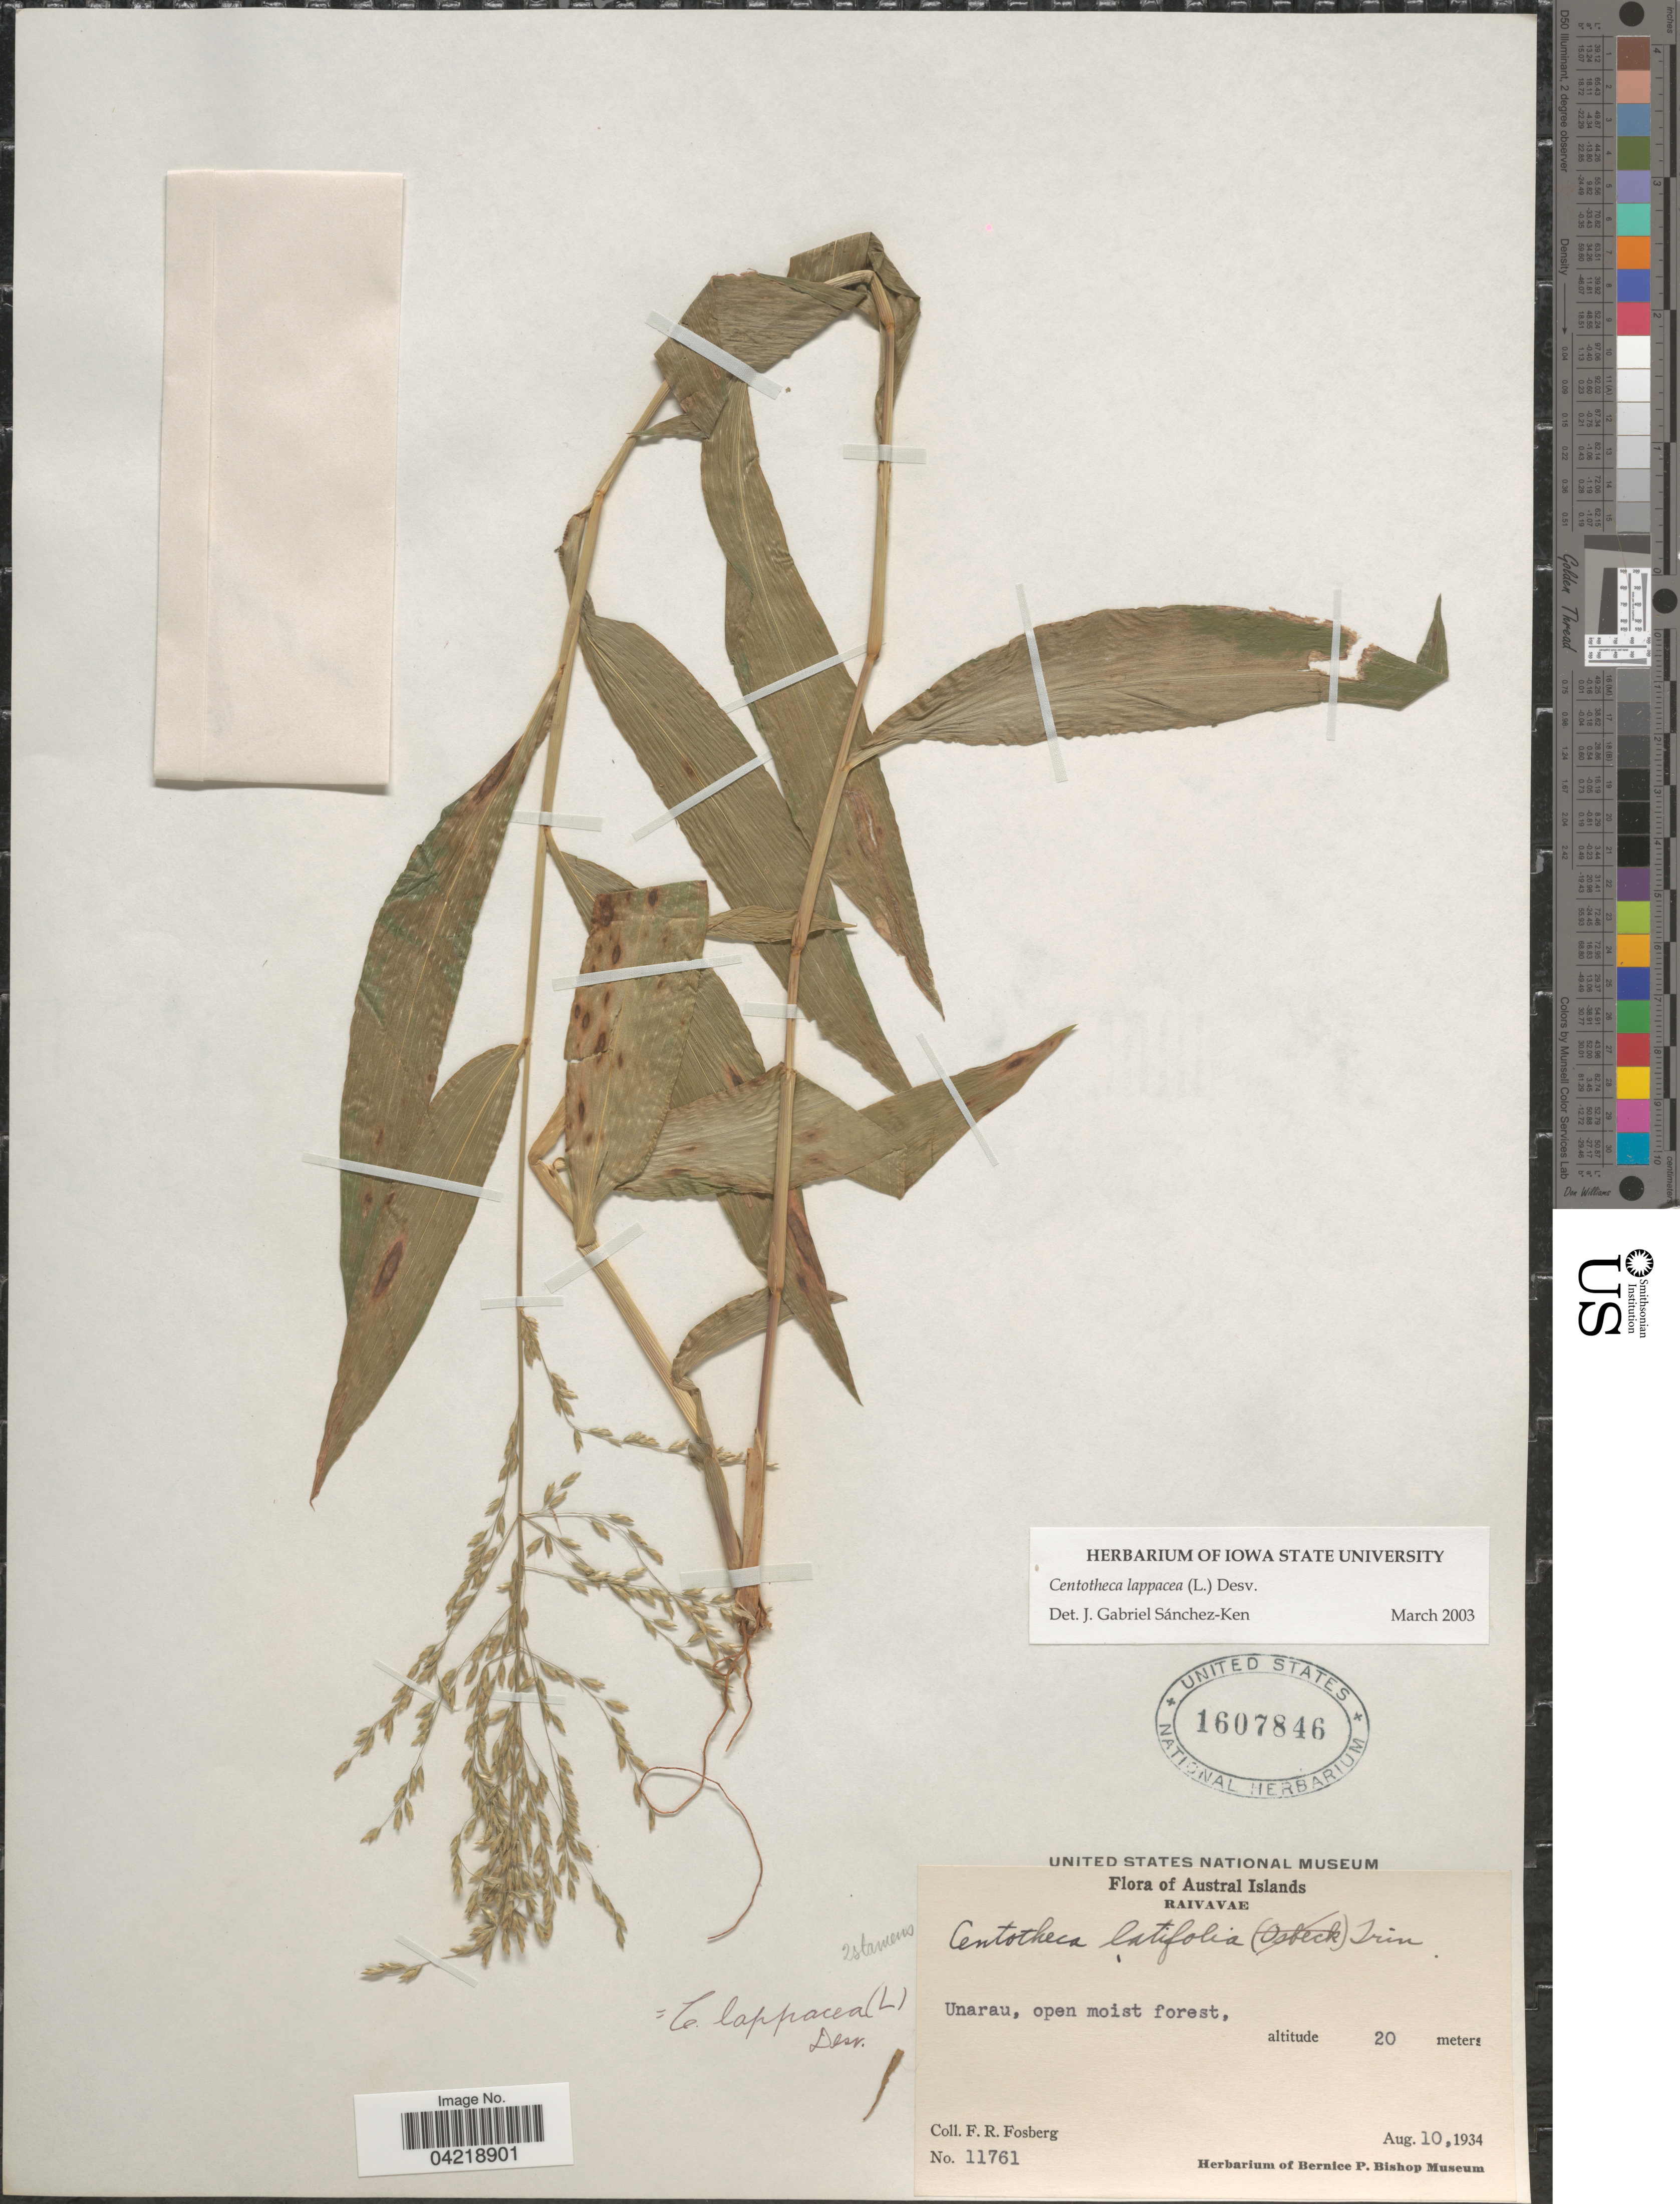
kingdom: Plantae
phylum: Tracheophyta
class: Liliopsida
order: Poales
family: Poaceae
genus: Centotheca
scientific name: Centotheca lappacea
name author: (L.) Desv.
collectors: F. R. Fosberg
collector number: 11761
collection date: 1934-08-10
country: French Polynesia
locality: Austral Islands. Raivavae. Unarau, open moist forest.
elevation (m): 20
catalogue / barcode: US 1607846